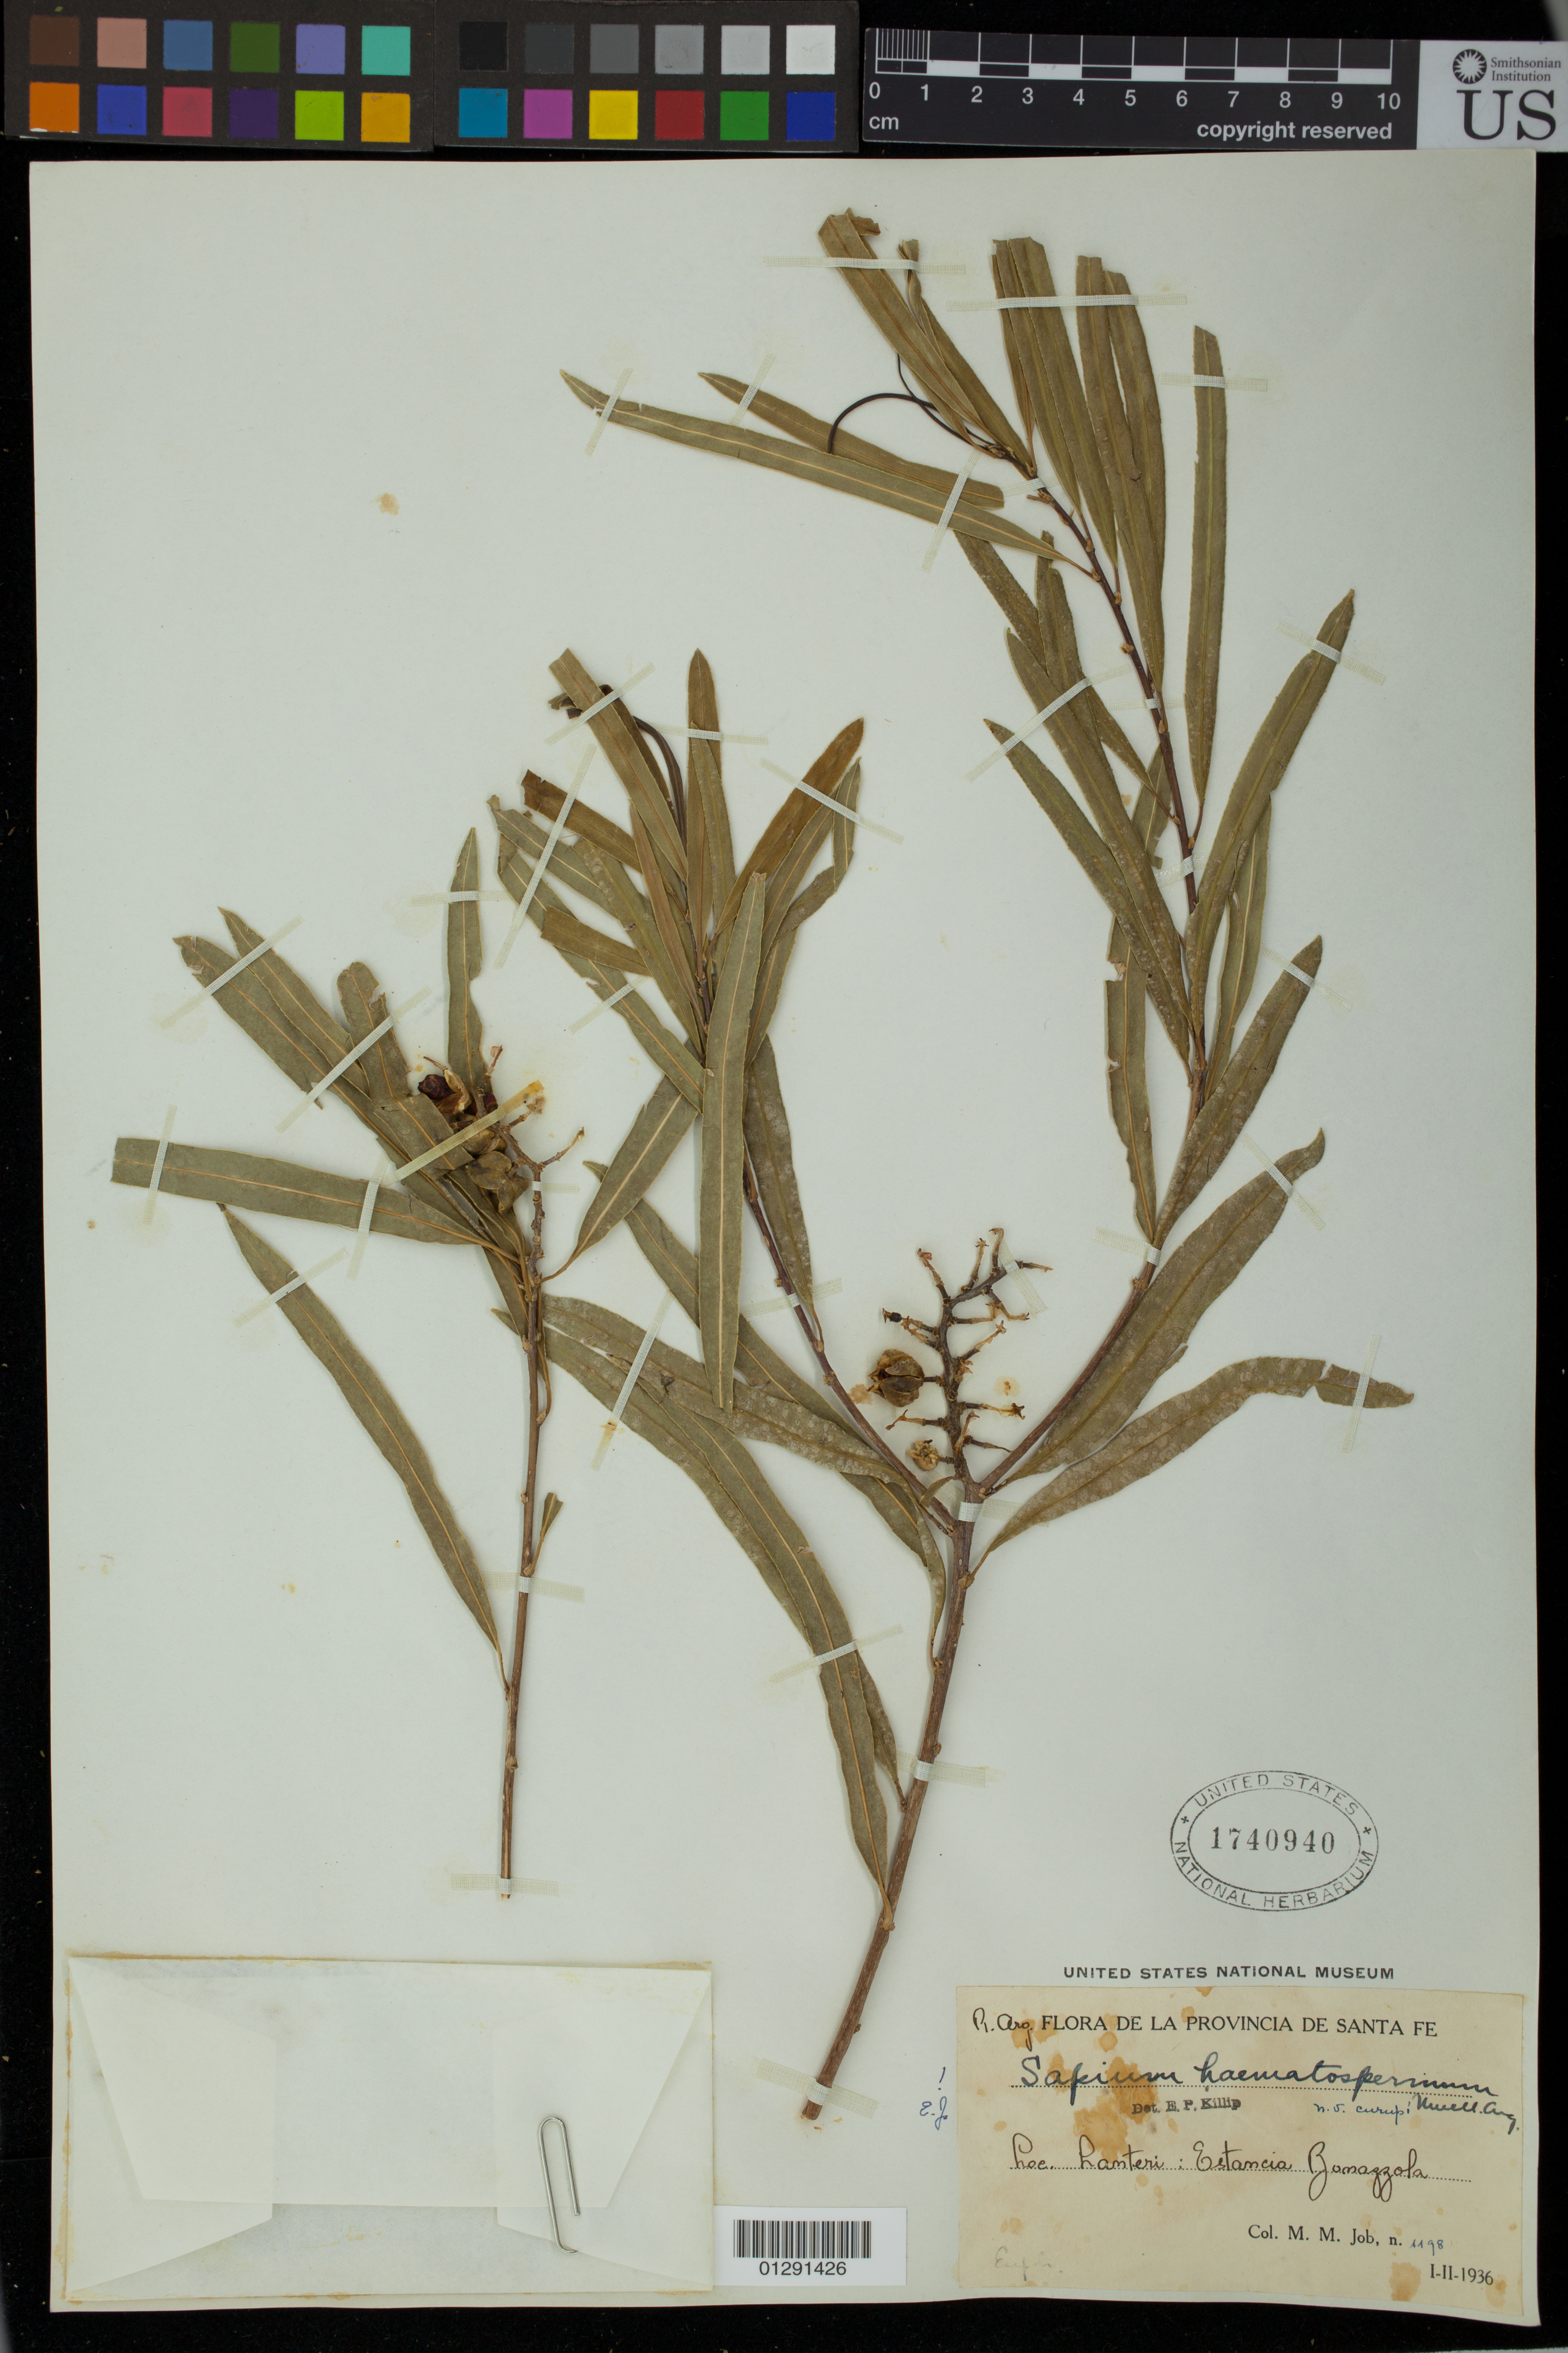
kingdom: Plantae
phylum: Tracheophyta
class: Magnoliopsida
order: Malpighiales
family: Euphorbiaceae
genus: Sapium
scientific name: Sapium haematospermum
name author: Müll. Arg.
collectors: M. Job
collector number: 1198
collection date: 1936-02-01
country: Argentina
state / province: Santa Fe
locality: Estancia Bomazzola, Lamteri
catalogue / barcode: US 1740940